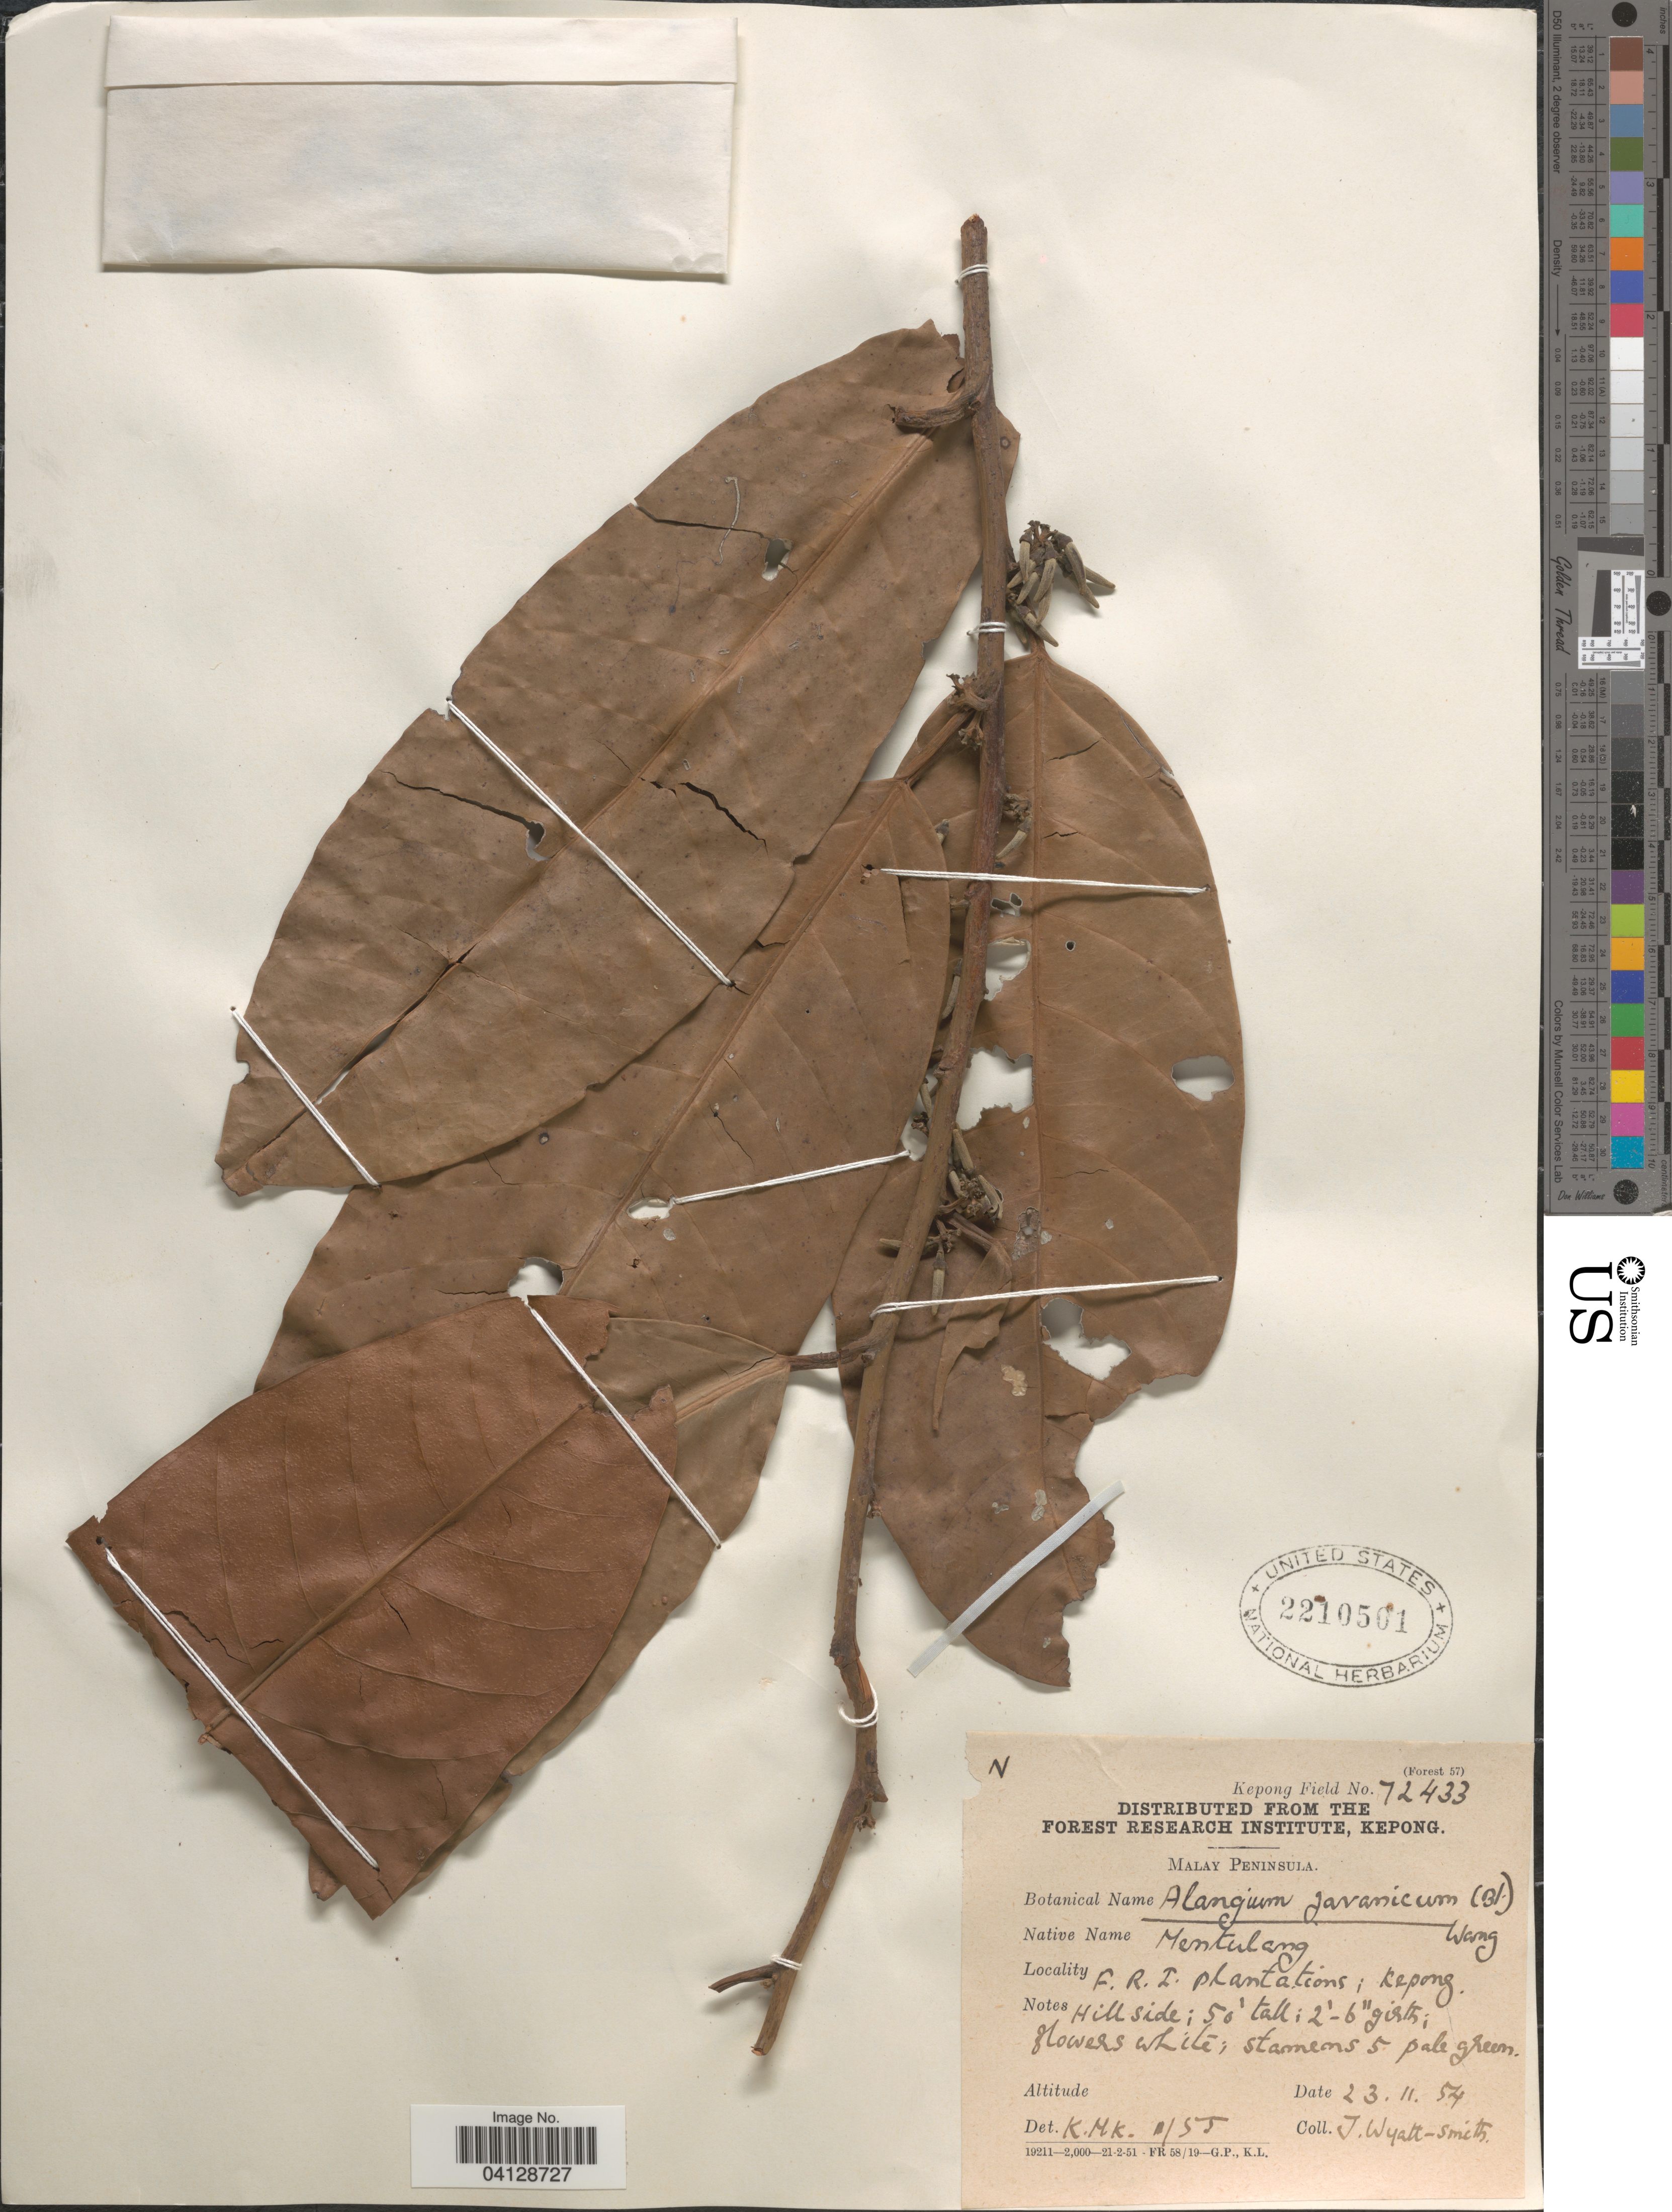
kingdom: Plantae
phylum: Tracheophyta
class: Magnoliopsida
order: Cornales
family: Cornaceae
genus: Alangium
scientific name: Alangium javanicum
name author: (Blume) Wangerin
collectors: J. Wyatt-Smith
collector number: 72433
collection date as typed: Transcribed d/m/y: 23/11/54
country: Malaysia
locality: Malay Peninsula. F. R. I. plantations; Kepong.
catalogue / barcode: US 2210501